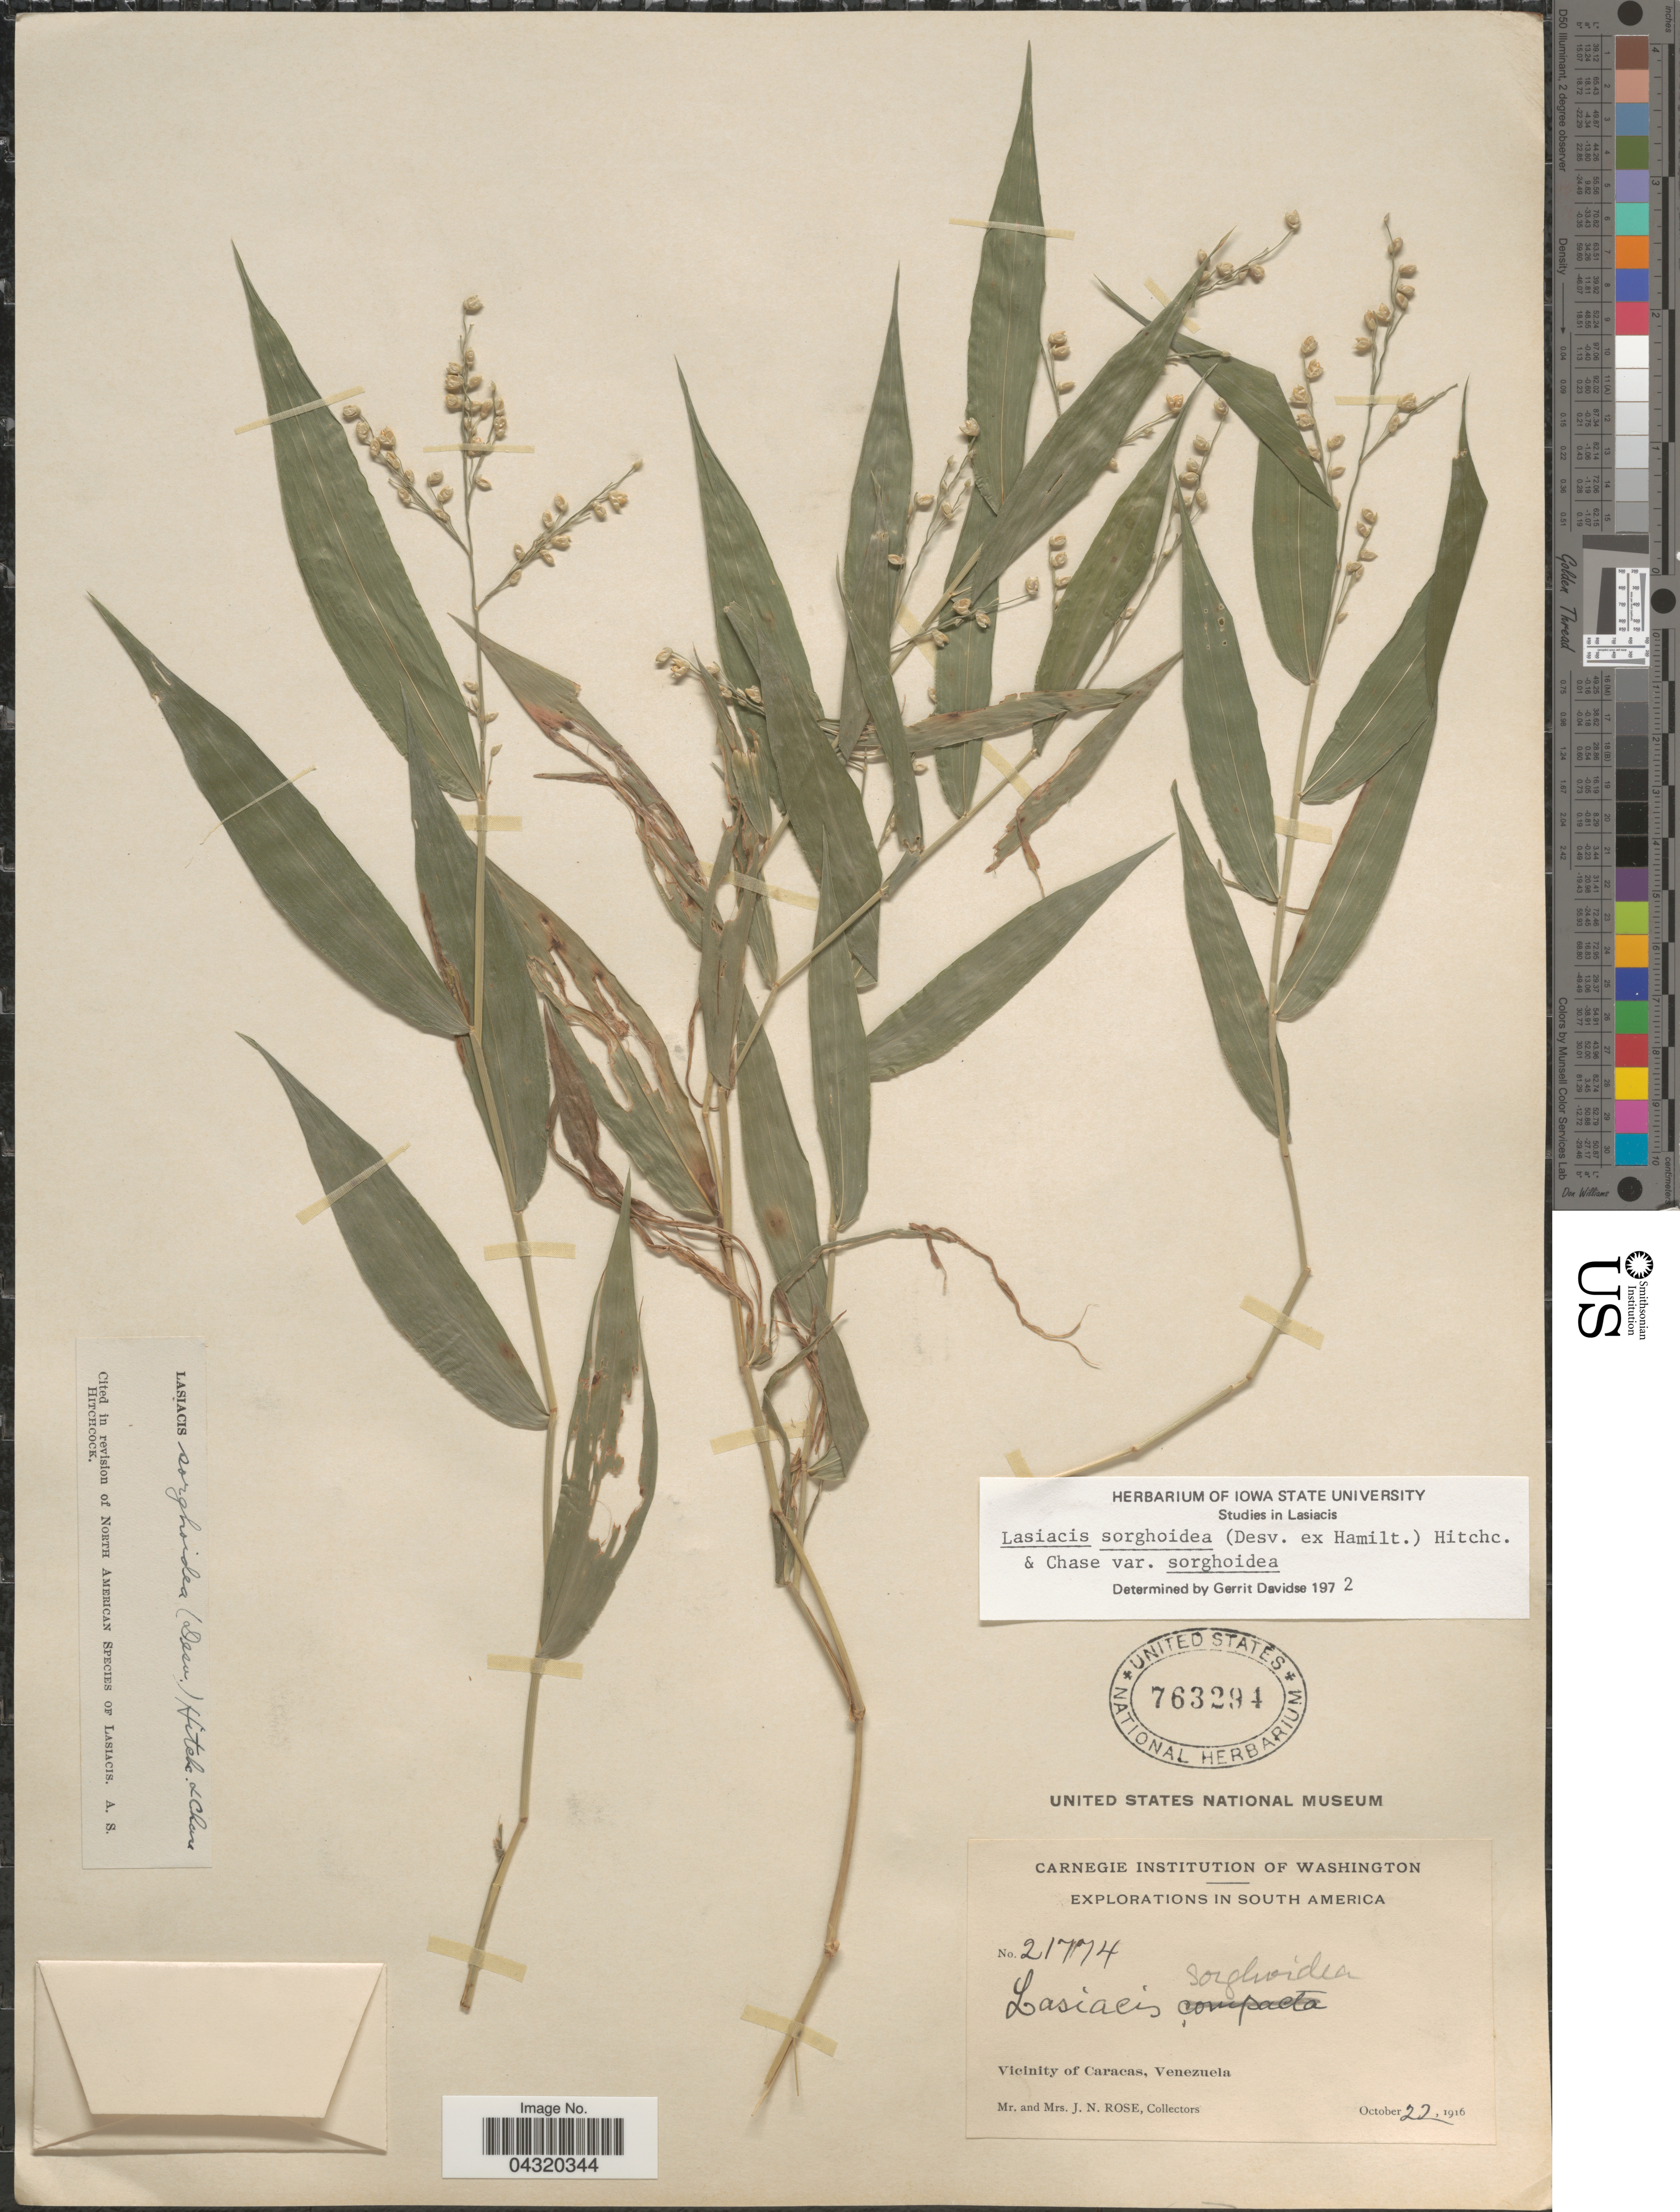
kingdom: Plantae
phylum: Tracheophyta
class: Liliopsida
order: Poales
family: Poaceae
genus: Lasiacis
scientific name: Lasiacis sorghoidea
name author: (Desv. ex Ham.) Hitchc. & Chase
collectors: J. N. Rose & L. B. Rose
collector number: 21774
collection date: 1916-10-22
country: Venezuela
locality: Explorations in South America. Vicinity of Caracas.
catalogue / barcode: US 763294